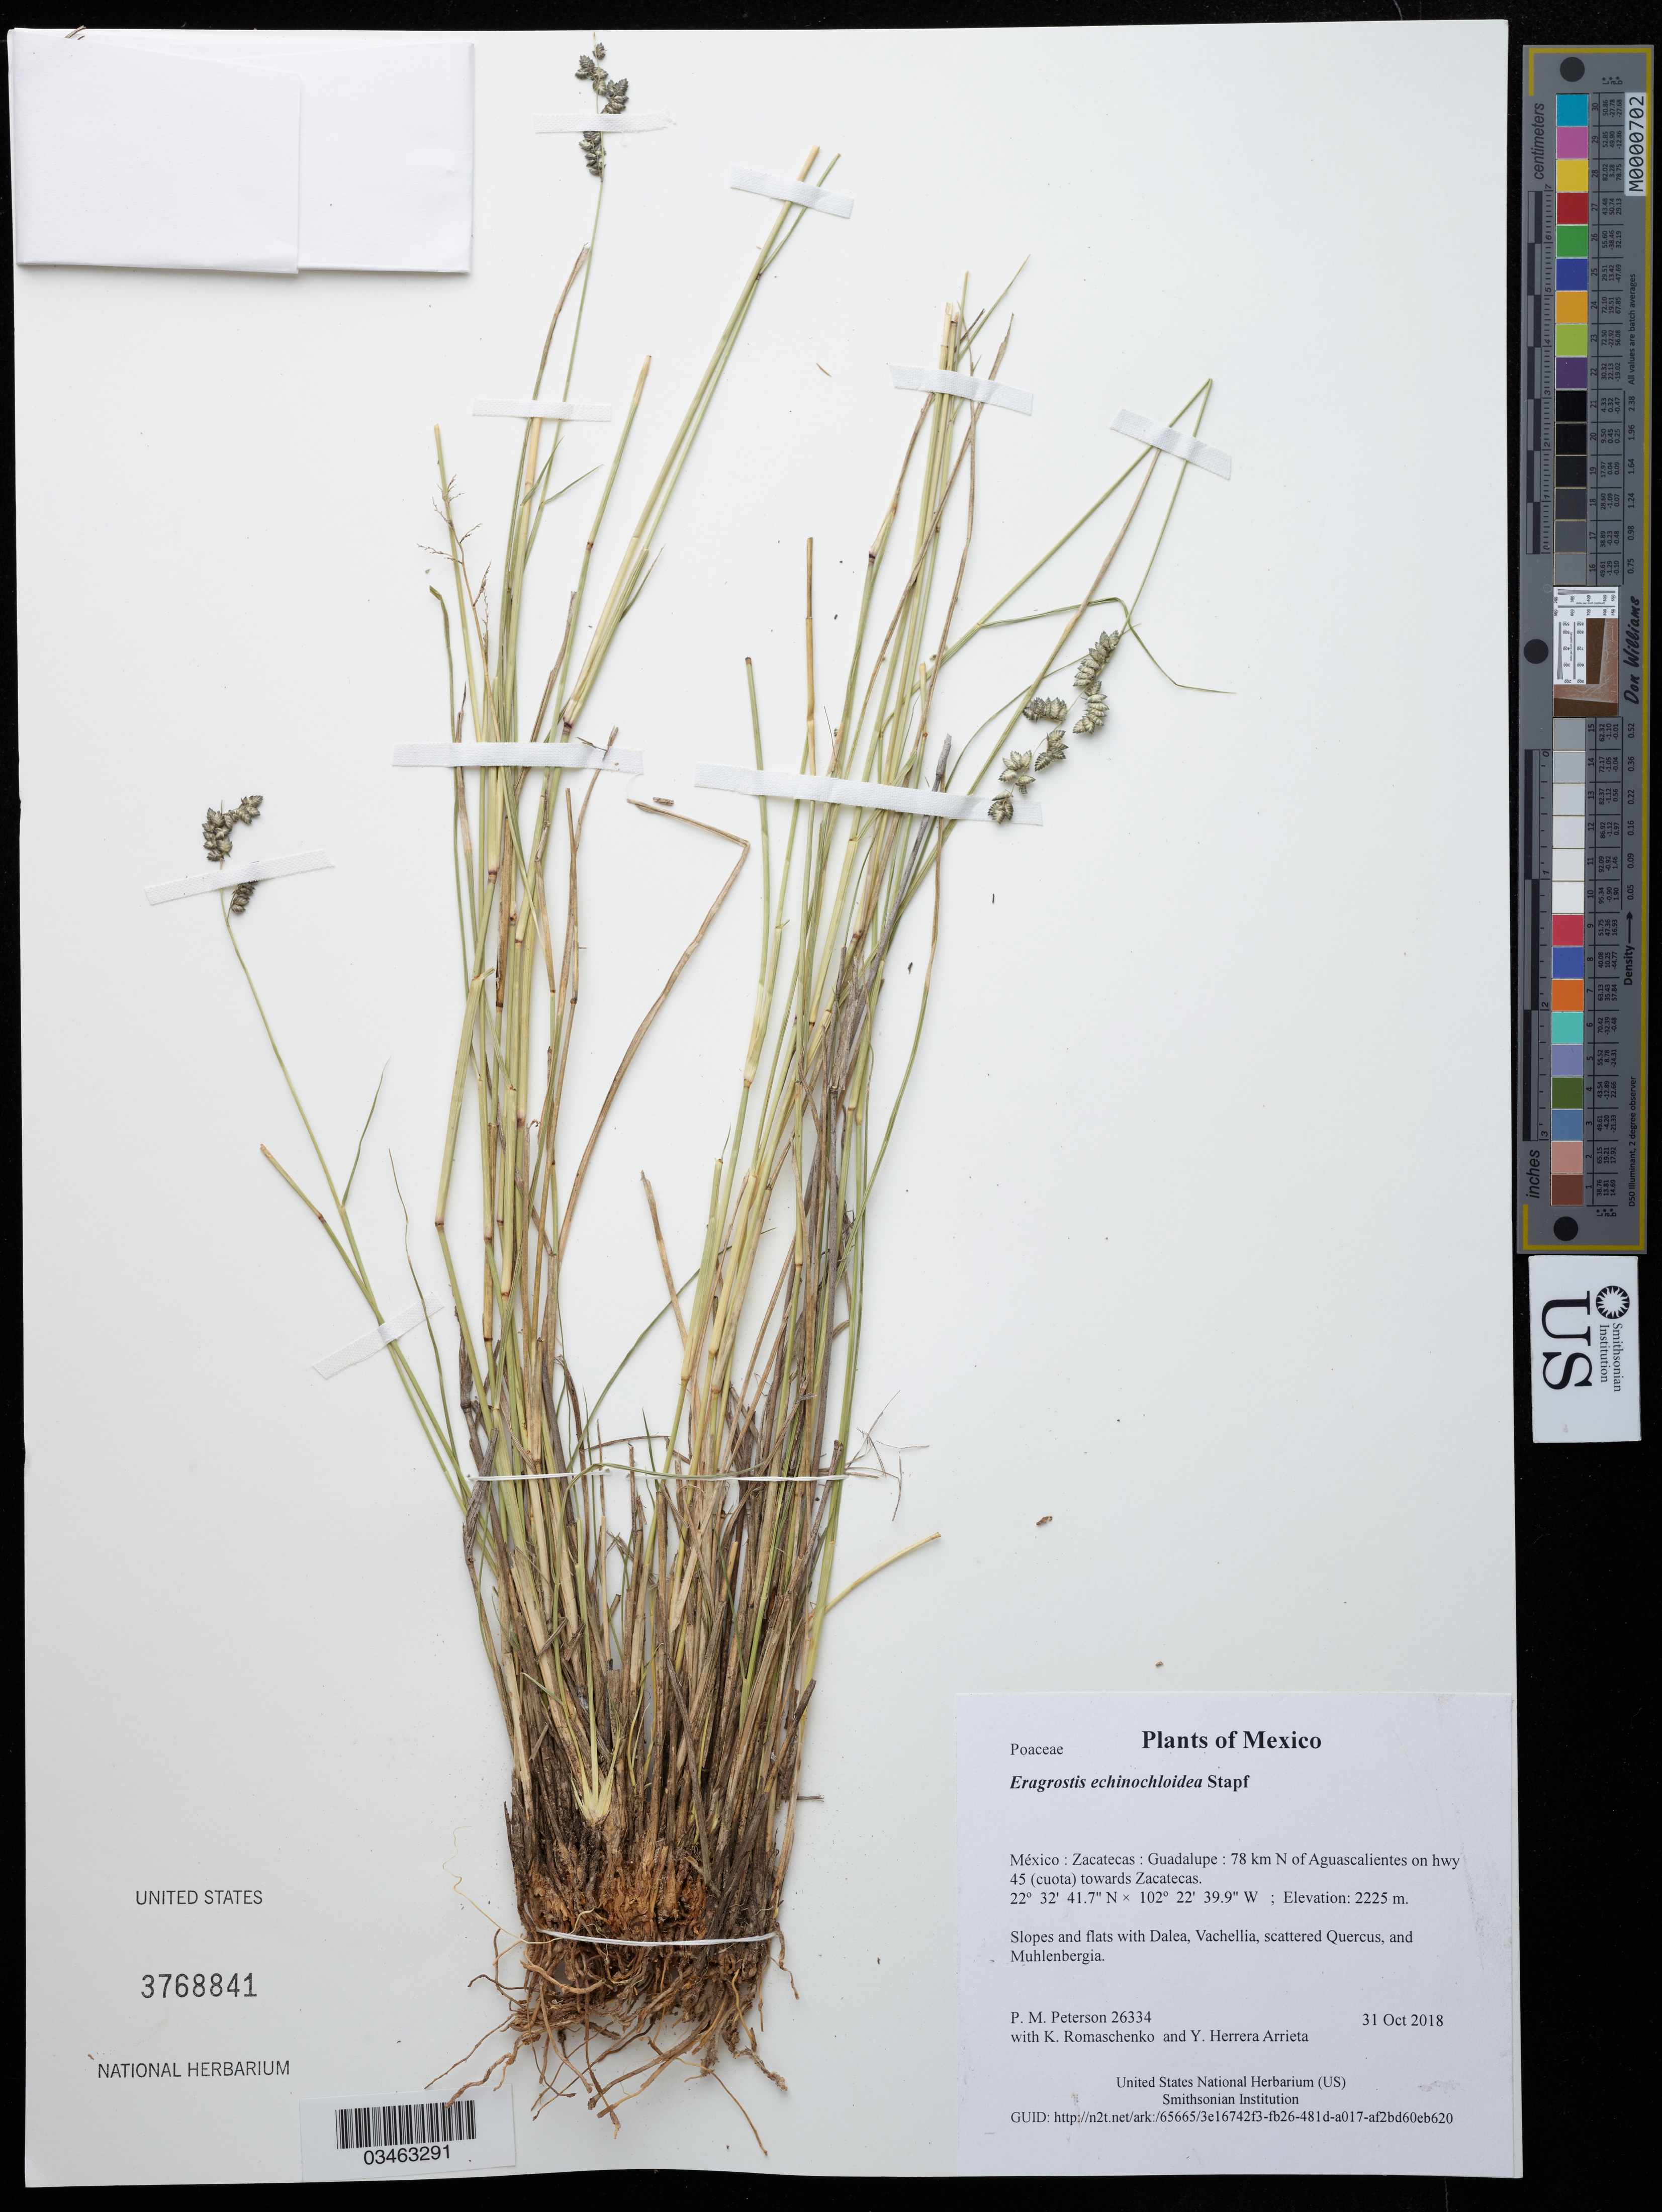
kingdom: Plantae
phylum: Tracheophyta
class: Liliopsida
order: Poales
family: Poaceae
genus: Eragrostis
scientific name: Eragrostis echinochloidea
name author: Stapf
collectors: P. M. Peterson, K. Romaschenko & Y. Herrera Arrieta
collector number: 26334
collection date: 2018-10-31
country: México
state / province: Zacatecas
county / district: Guadalupe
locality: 78 km N of Aguascalientes on hwy 45 (cuota) towards Zacatecas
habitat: Slopes and flats with Dalea, Vachellia, scattered Quercus, and Muhlenbergia.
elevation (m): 2225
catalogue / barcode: US 3768841